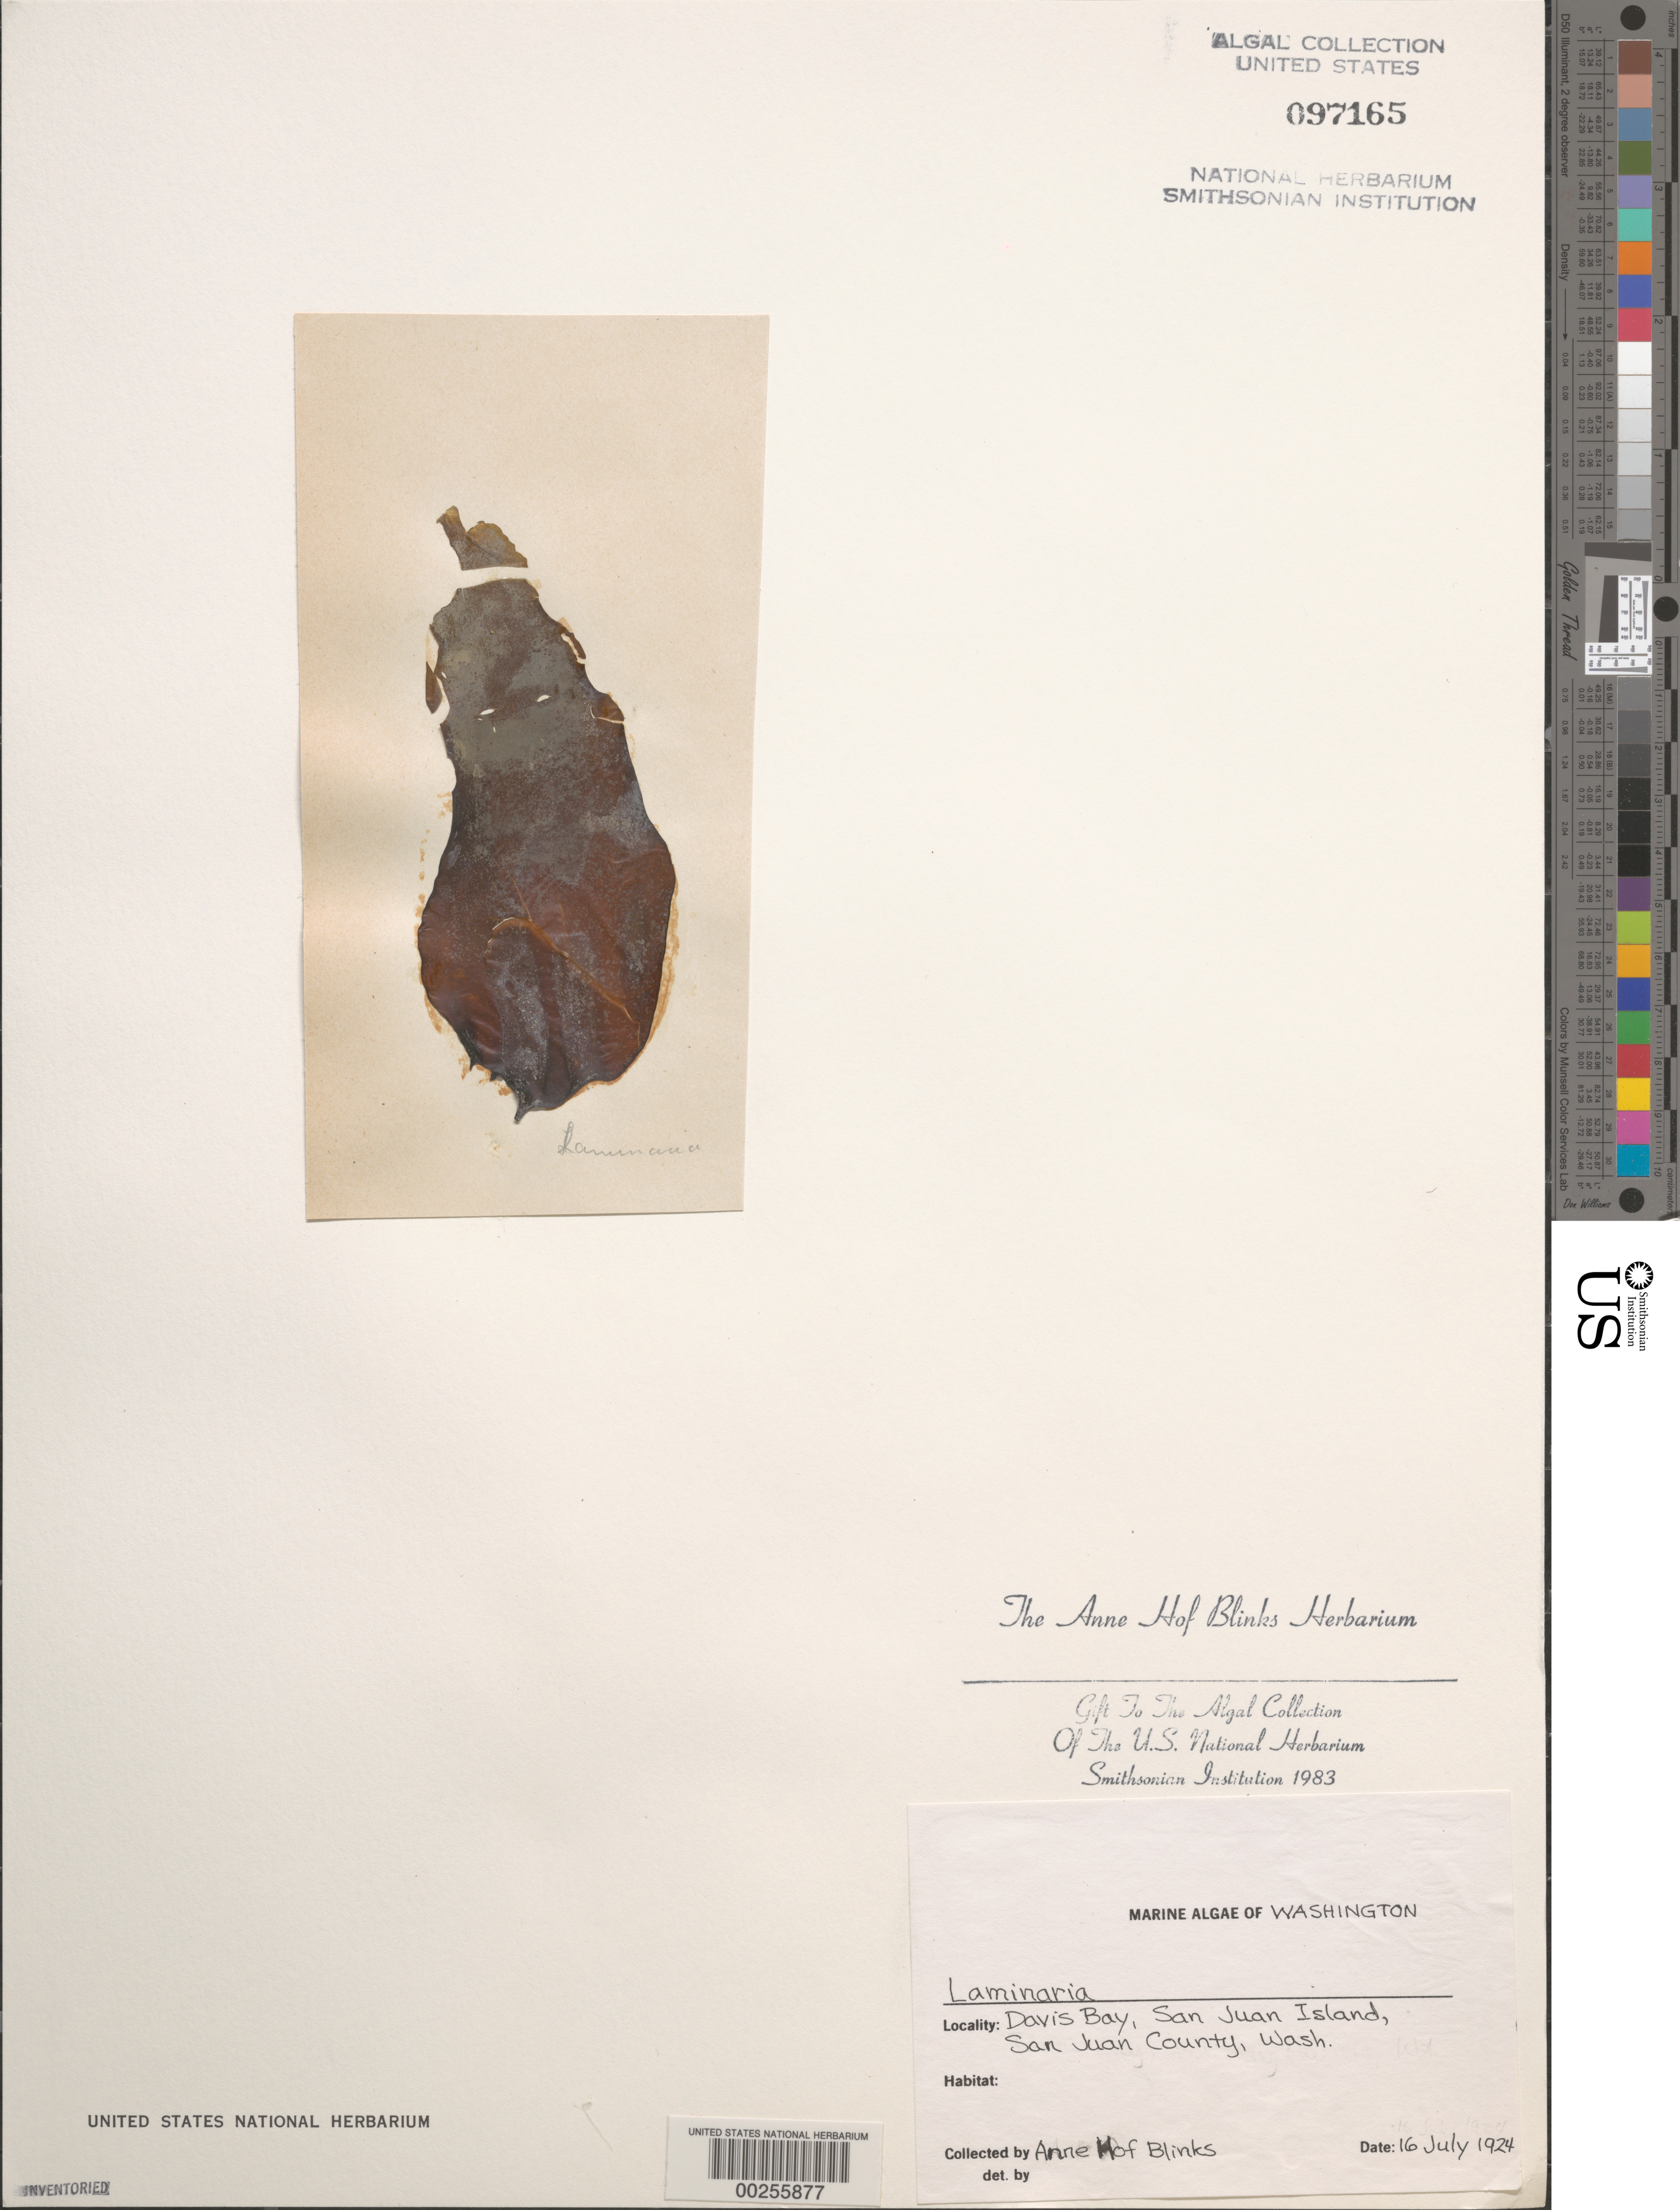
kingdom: Chromista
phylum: Ochrophyta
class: Phaeophyceae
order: Laminariales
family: Laminariaceae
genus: Laminaria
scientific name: Laminaria sp.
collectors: A. Blinks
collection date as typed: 16 Jul 1924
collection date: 1924-07-16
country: United States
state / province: Washington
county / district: San Juan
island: San Juan Island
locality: Davis Bay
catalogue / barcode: US 97165